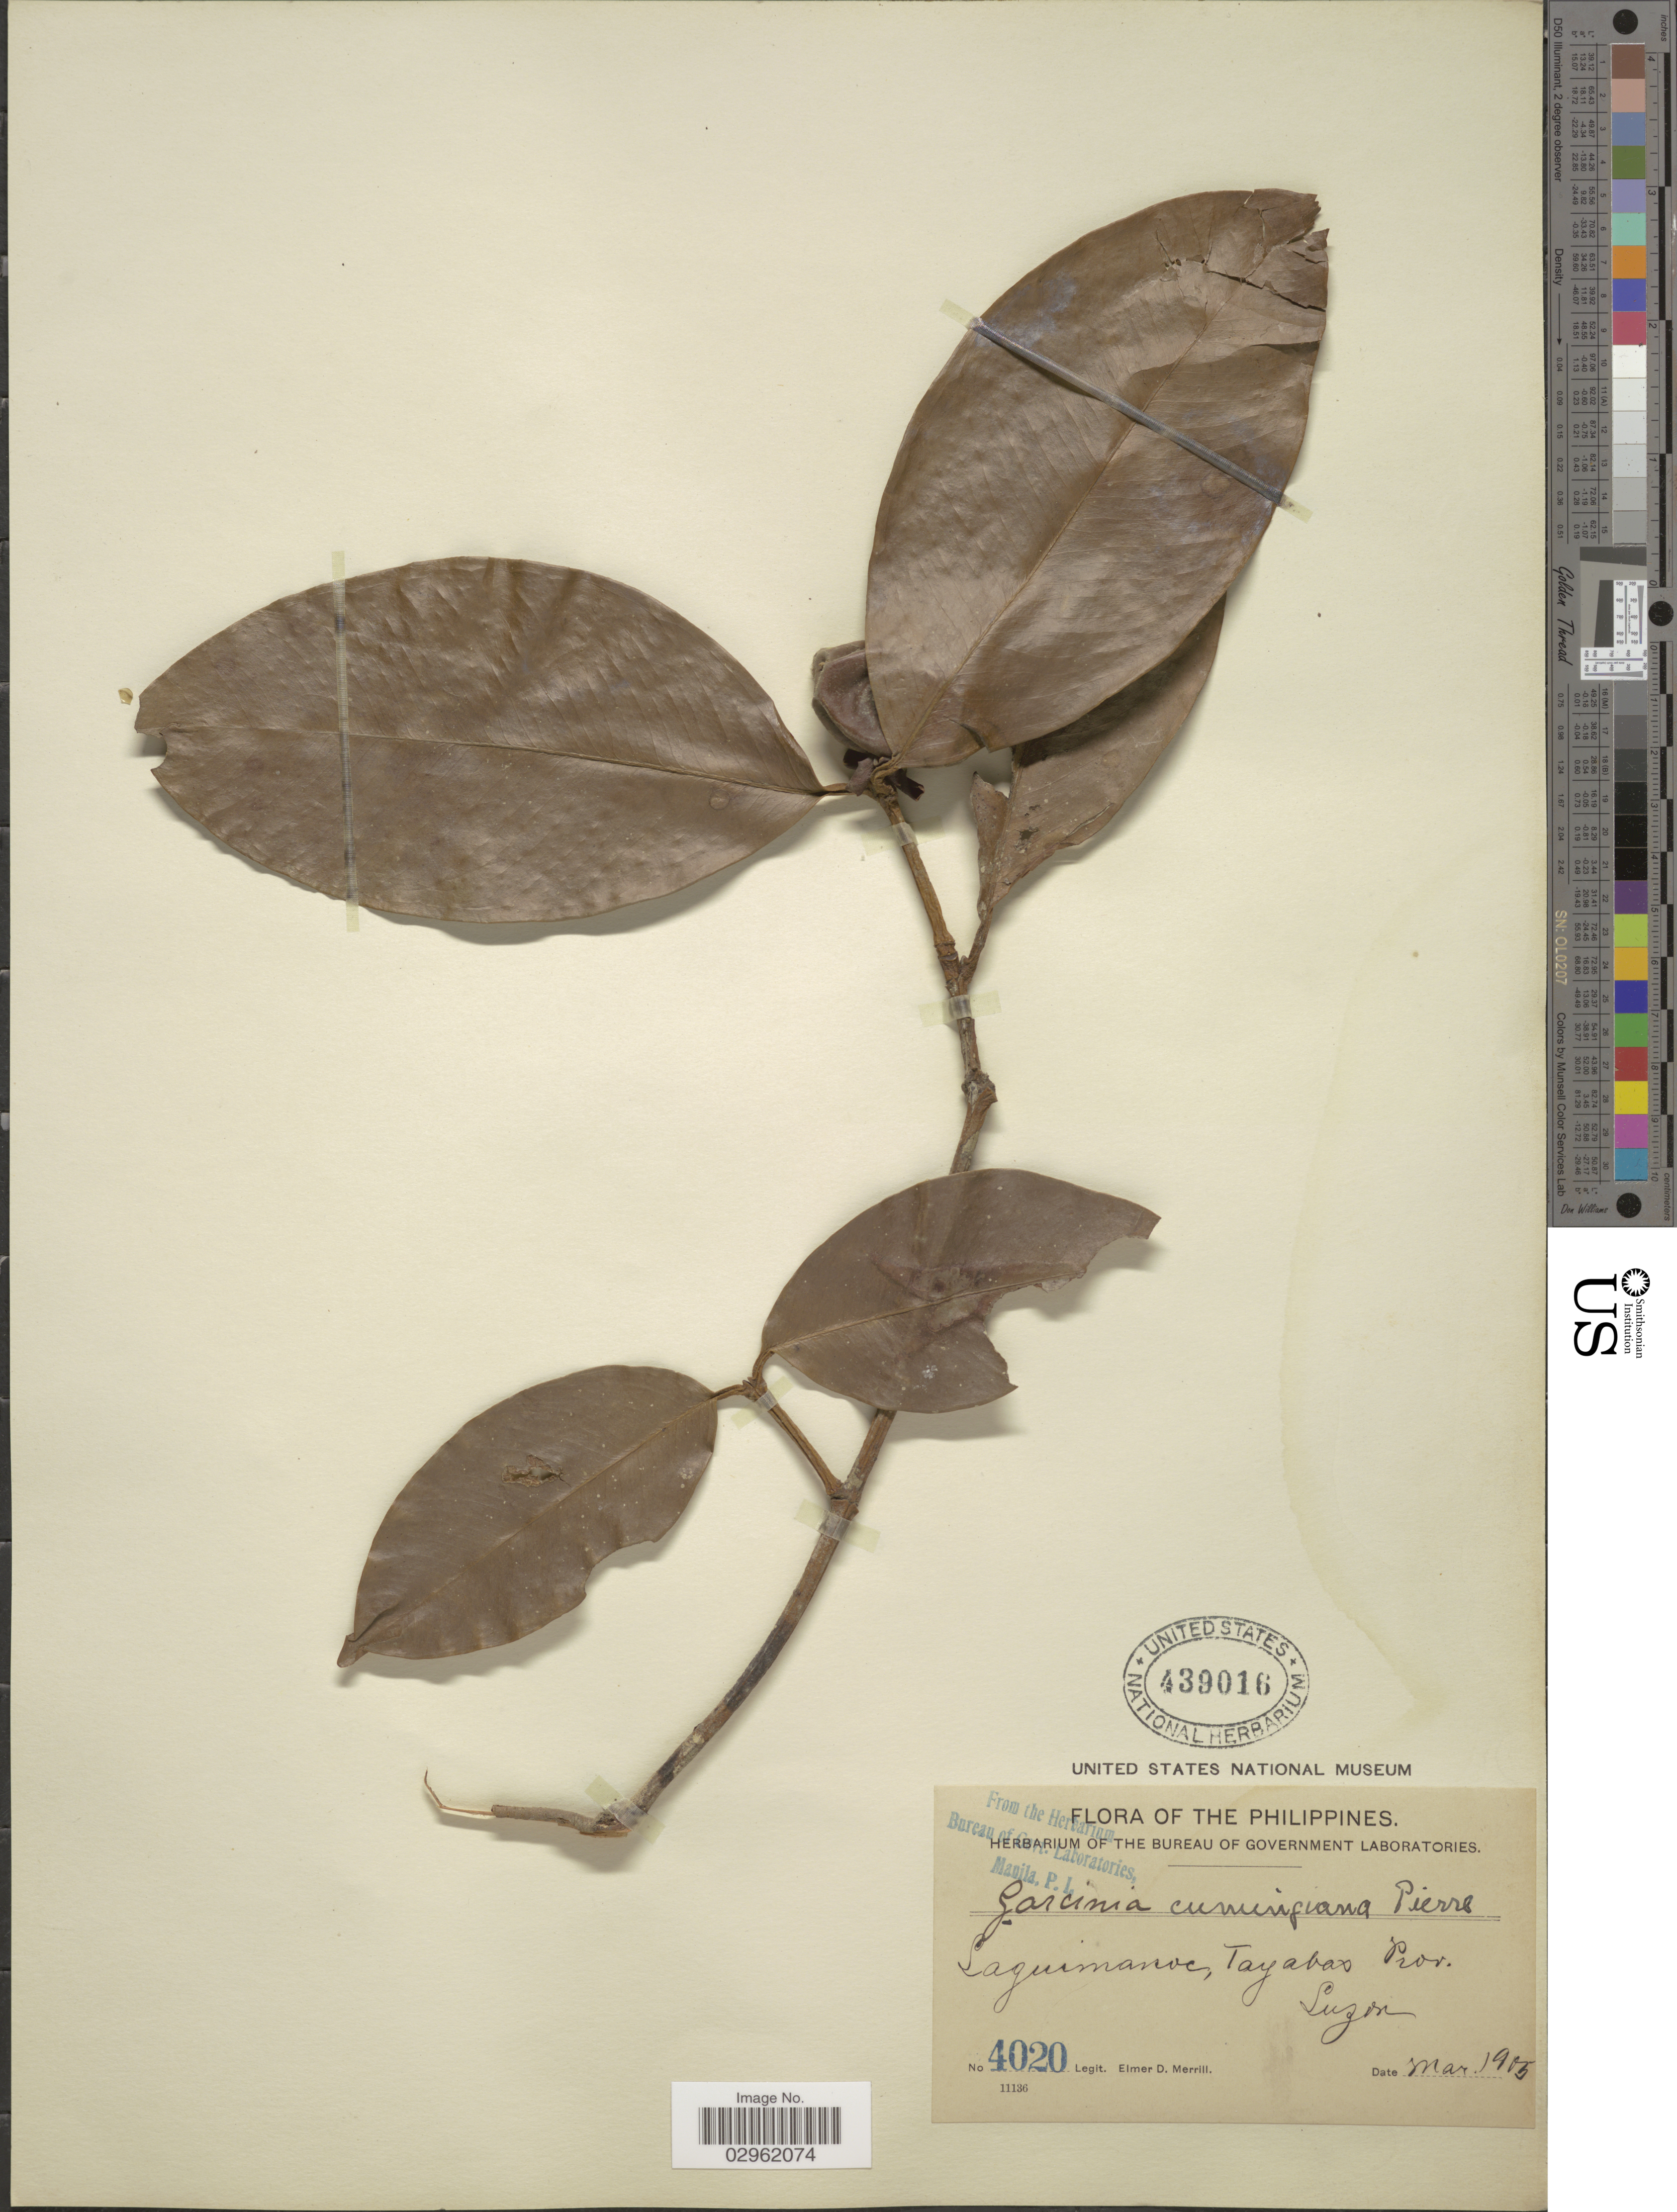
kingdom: Plantae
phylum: Tracheophyta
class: Magnoliopsida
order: Malpighiales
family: Clusiaceae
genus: Garcinia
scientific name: Garcinia cumingiana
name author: Pierre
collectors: E. D. Merrill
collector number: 4020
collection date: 1905-03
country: Philippines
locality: Laguimanoc, Tayabas Prov. Luzon.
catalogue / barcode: US 439016